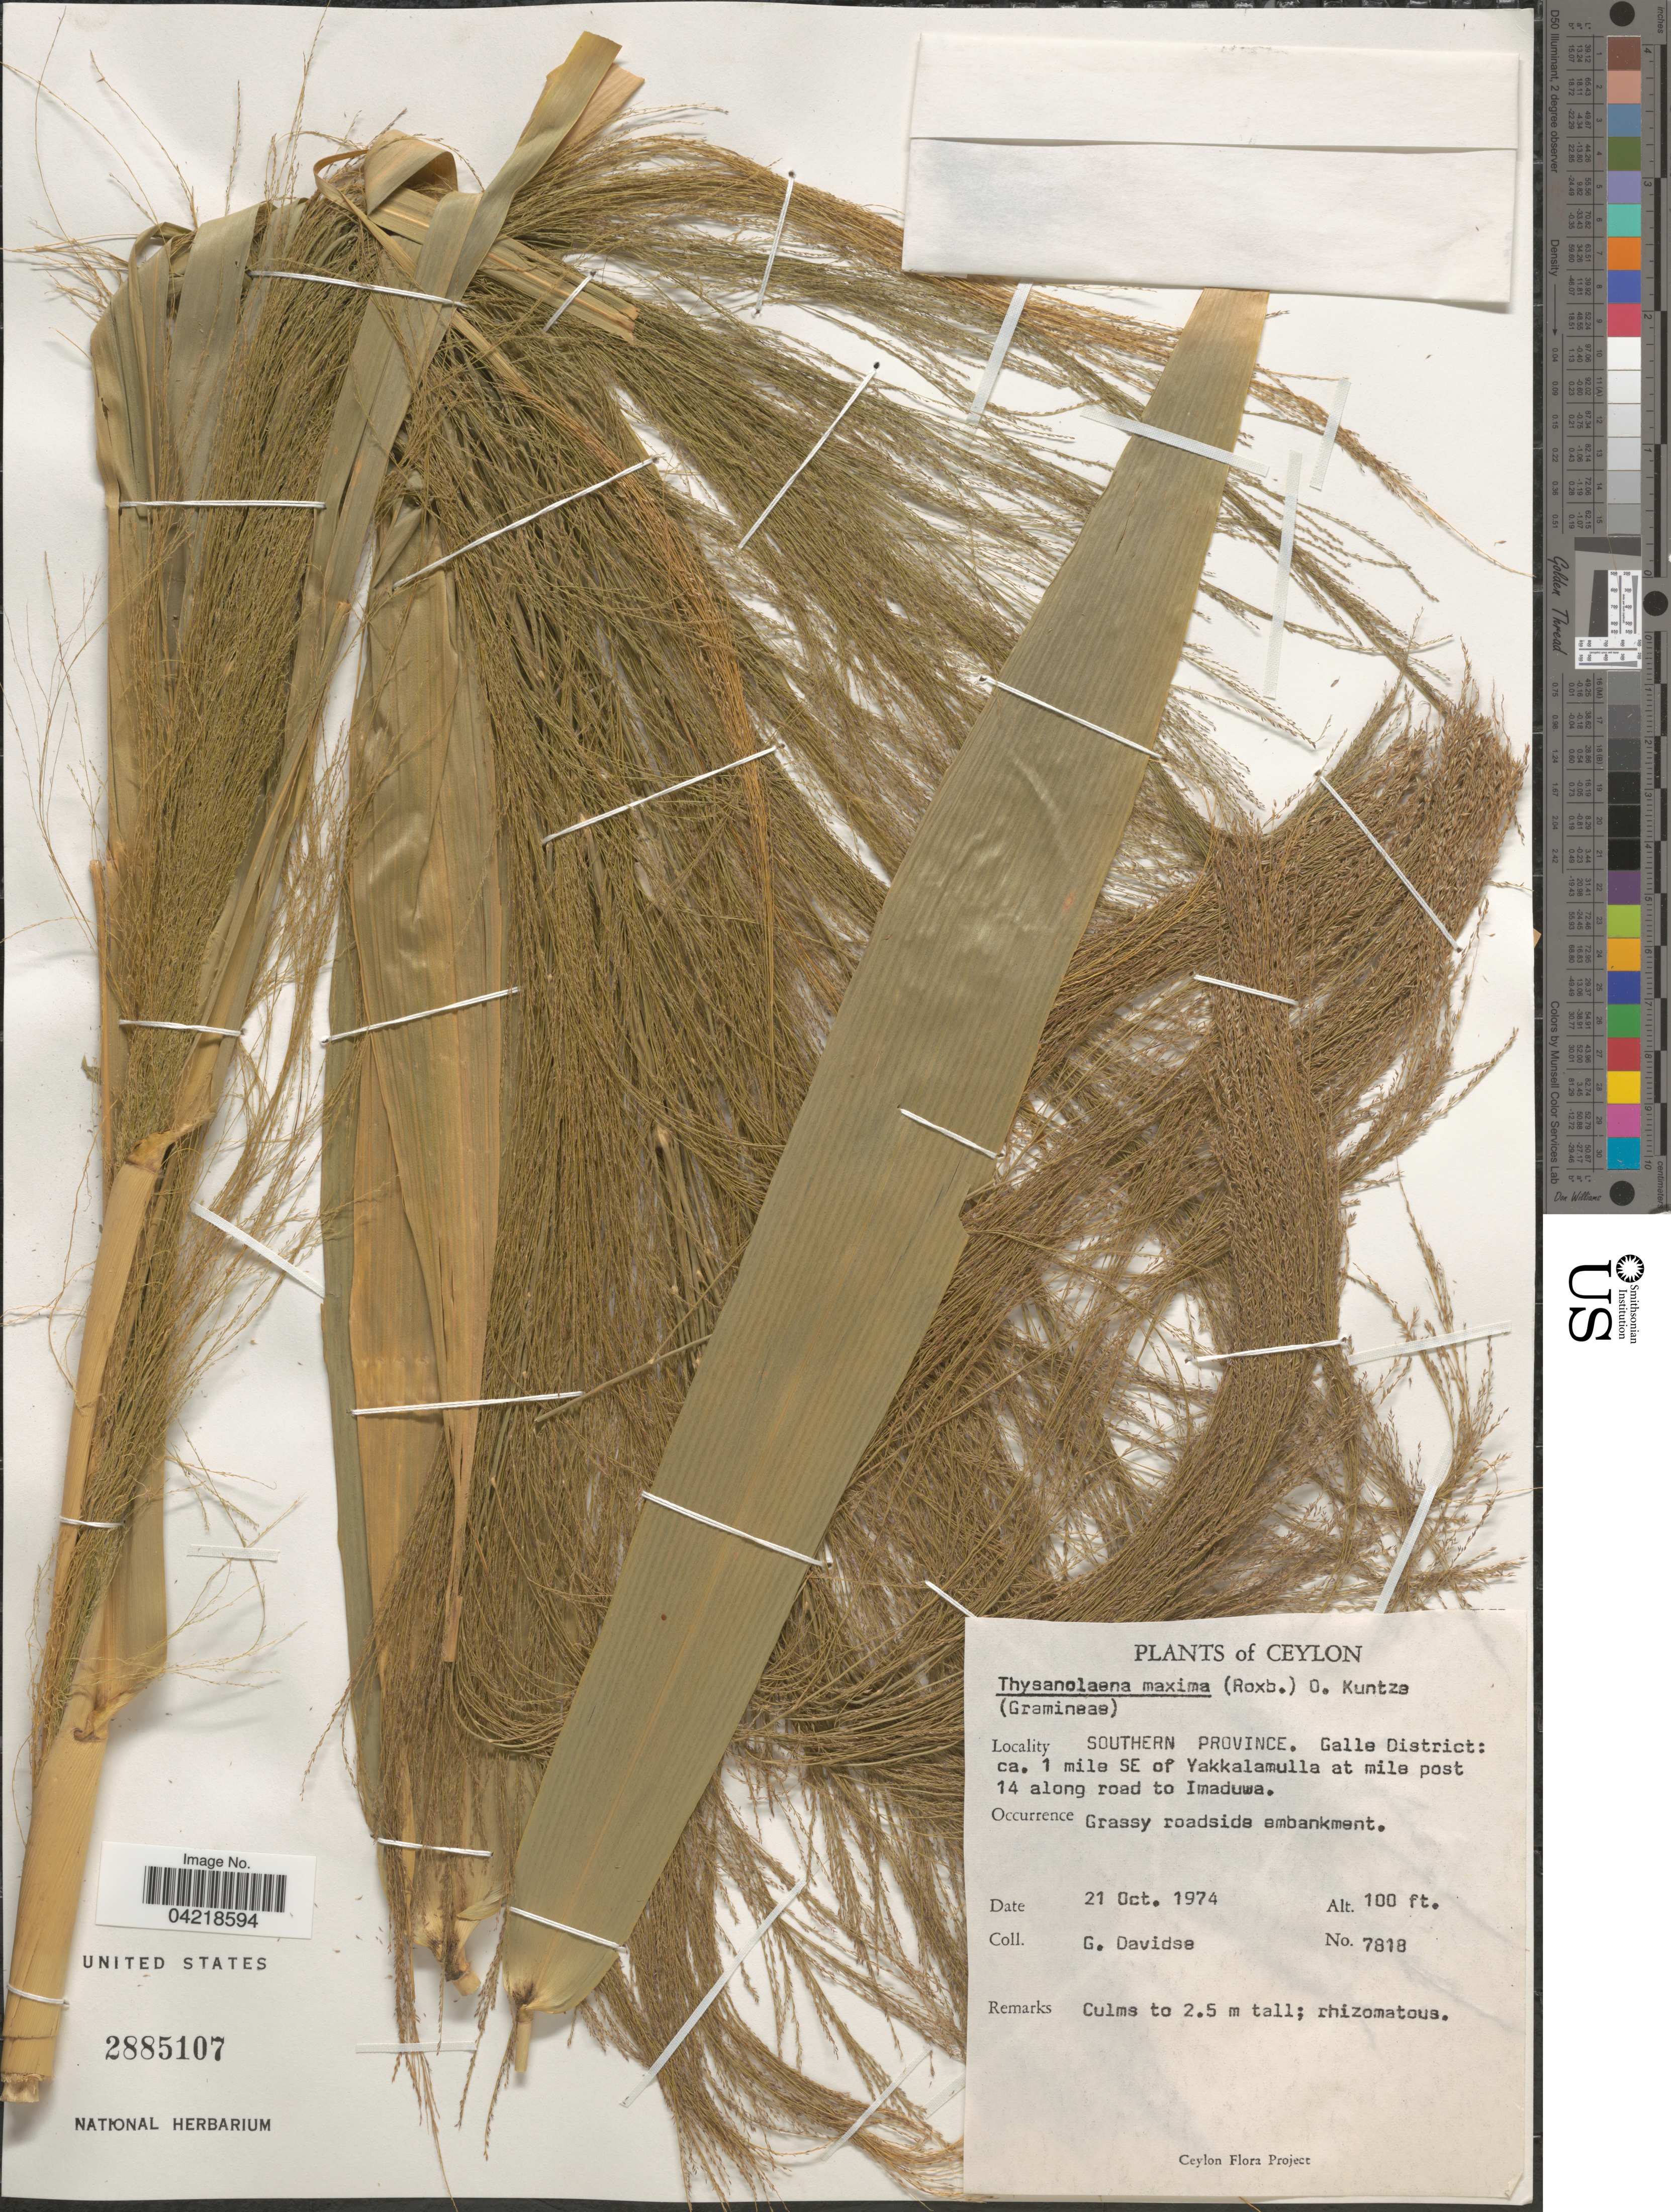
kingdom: Plantae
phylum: Tracheophyta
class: Liliopsida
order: Poales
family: Poaceae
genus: Thysanolaena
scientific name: Thysanolaena latifolia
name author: (Roxb. ex Hornem.) Honda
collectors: G. Davidse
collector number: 7818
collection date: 1974-10-21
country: Sri Lanka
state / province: Southern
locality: Ceylon. Galle District: ca. 1 mile SE of Yakkalamulla at mile post 14 along road to Imaduwa.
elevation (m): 30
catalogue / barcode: US 2885107